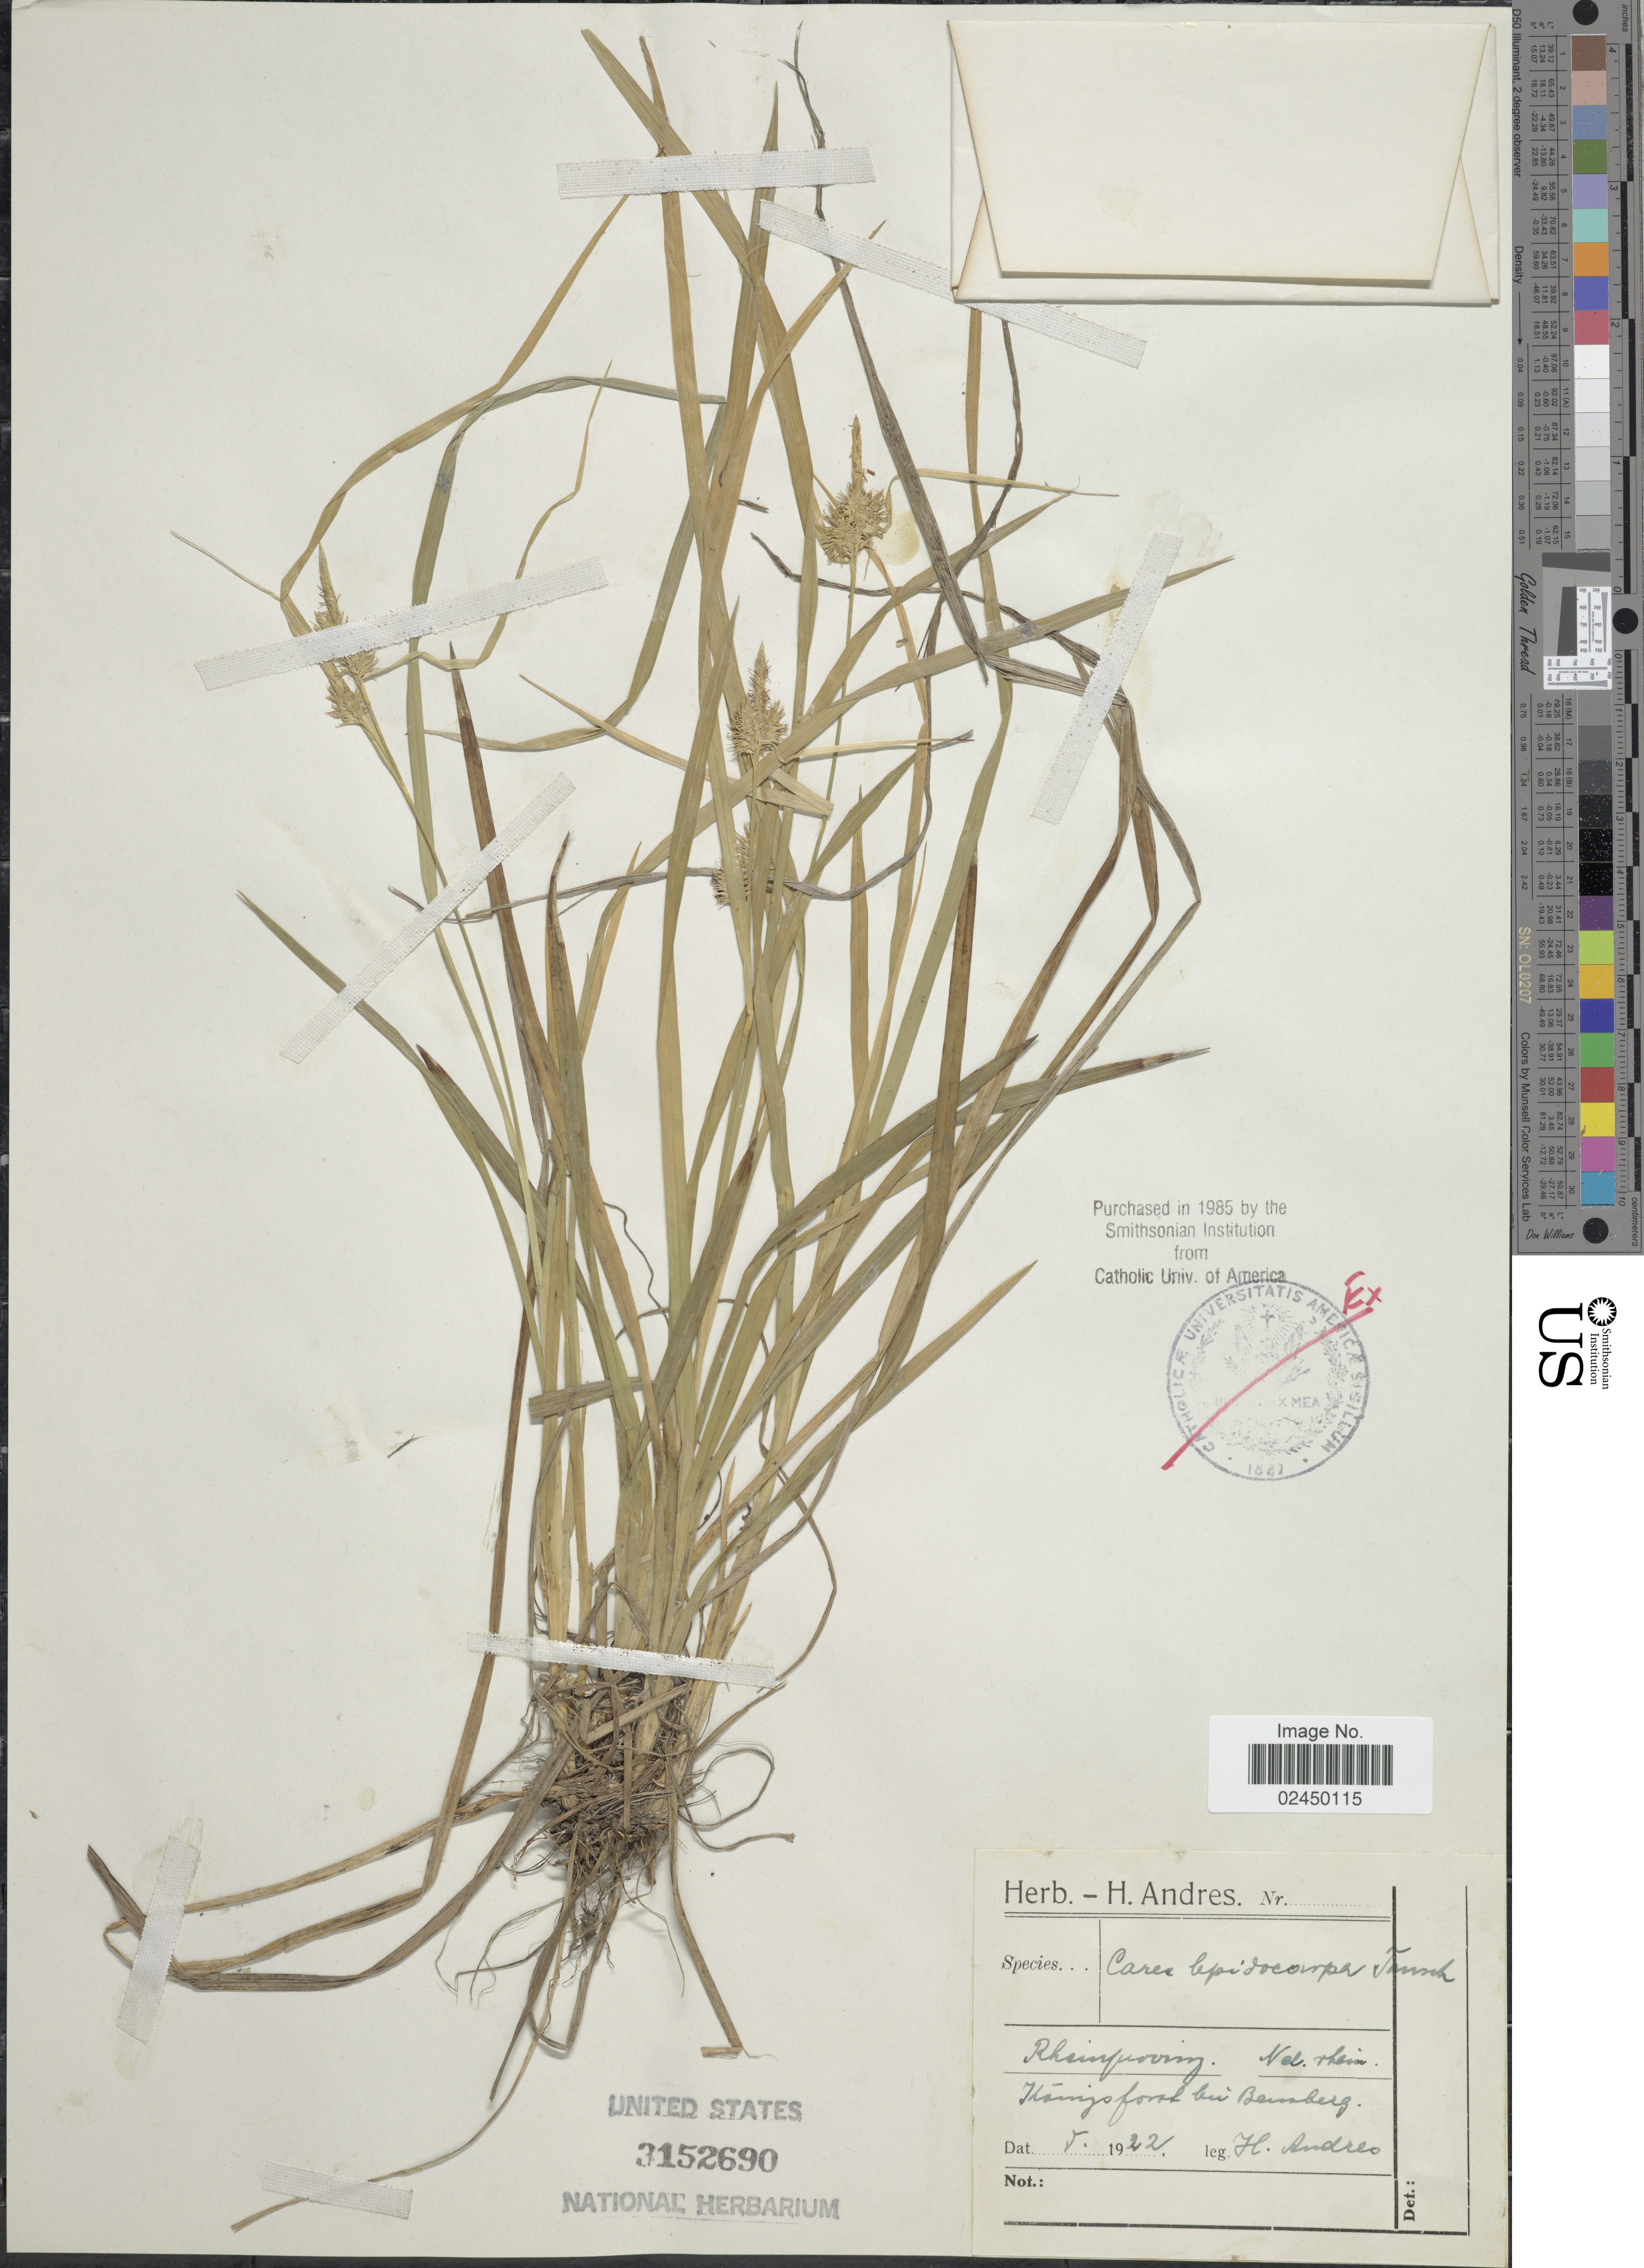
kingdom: Plantae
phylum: Tracheophyta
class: Liliopsida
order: Poales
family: Cyperaceae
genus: Carex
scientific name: Carex lepidocarpa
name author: Tausch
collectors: H. Andres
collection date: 1922-05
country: Germany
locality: Rheinprovinz. [interpreted]Nel rhein [illegible text] bei Bensberg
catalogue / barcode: US 3152690